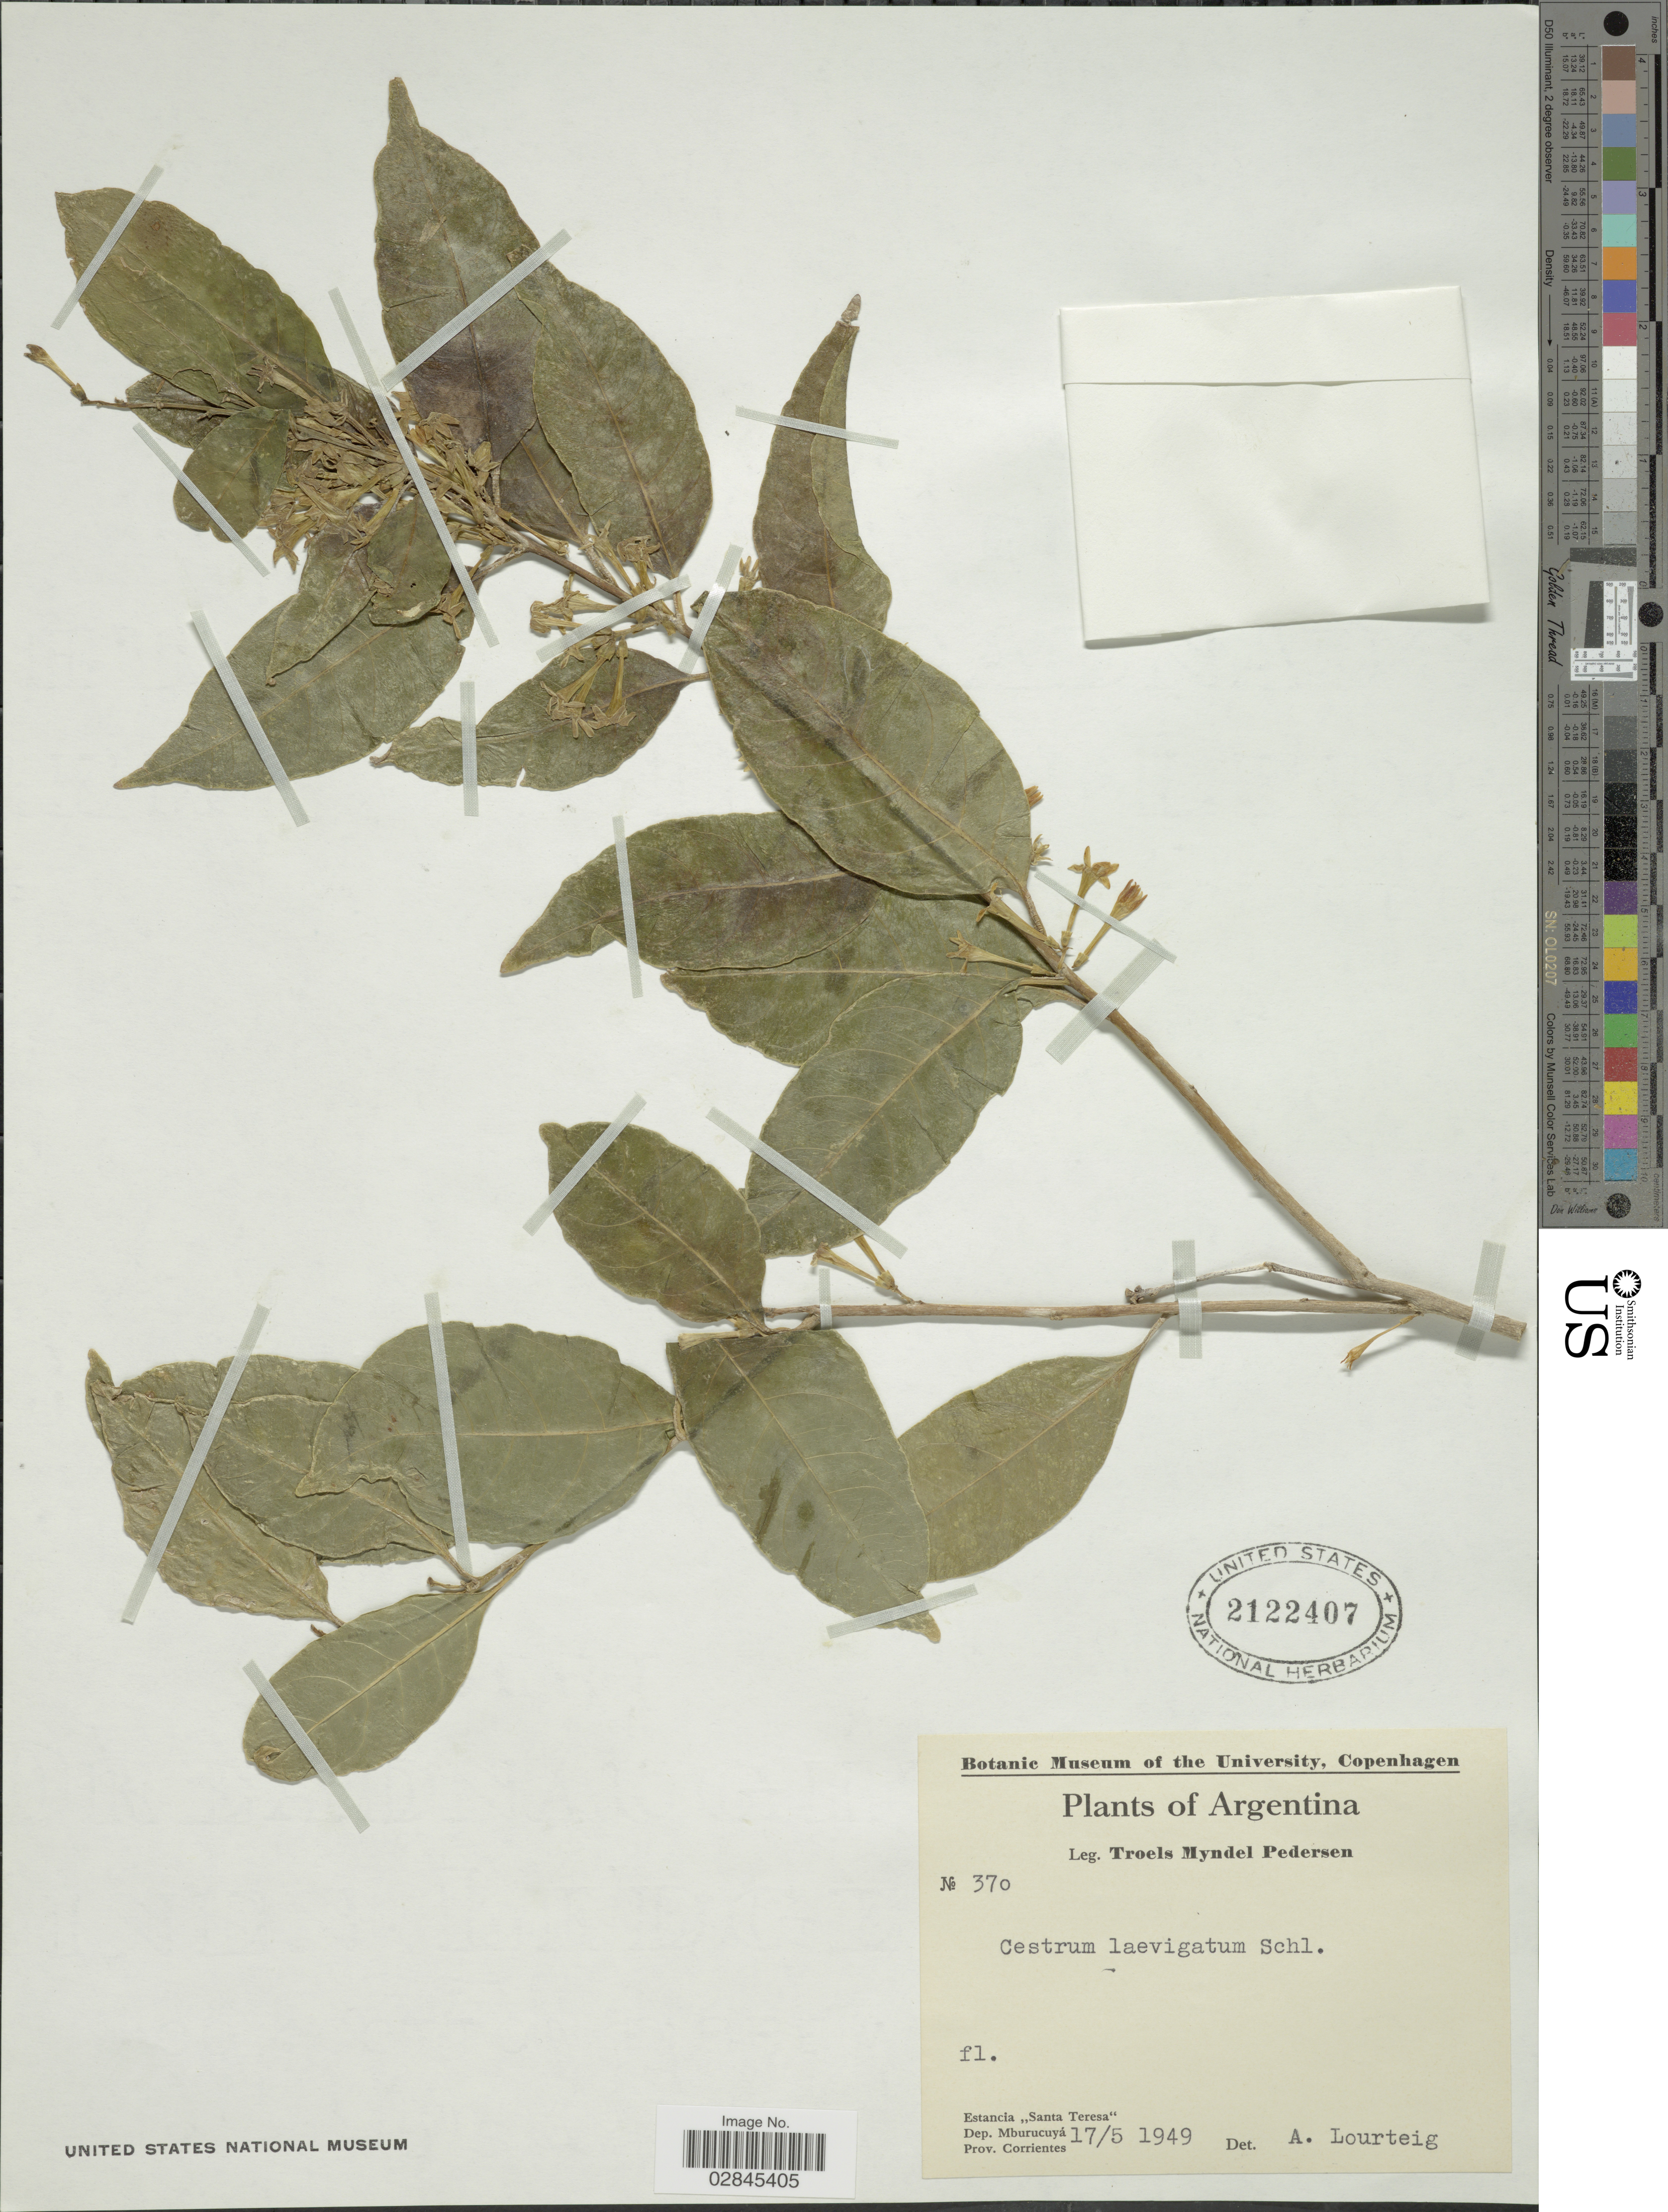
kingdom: Plantae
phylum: Tracheophyta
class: Magnoliopsida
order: Solanales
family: Solanaceae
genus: Cestrum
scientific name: Cestrum laevigatum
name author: Schltdl.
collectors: T. Pederson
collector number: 370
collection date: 1949-05-17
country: Argentina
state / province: Corrientes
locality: Estancia "Santa Teresa" Dep. Mburucuyá.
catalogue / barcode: US 2122407